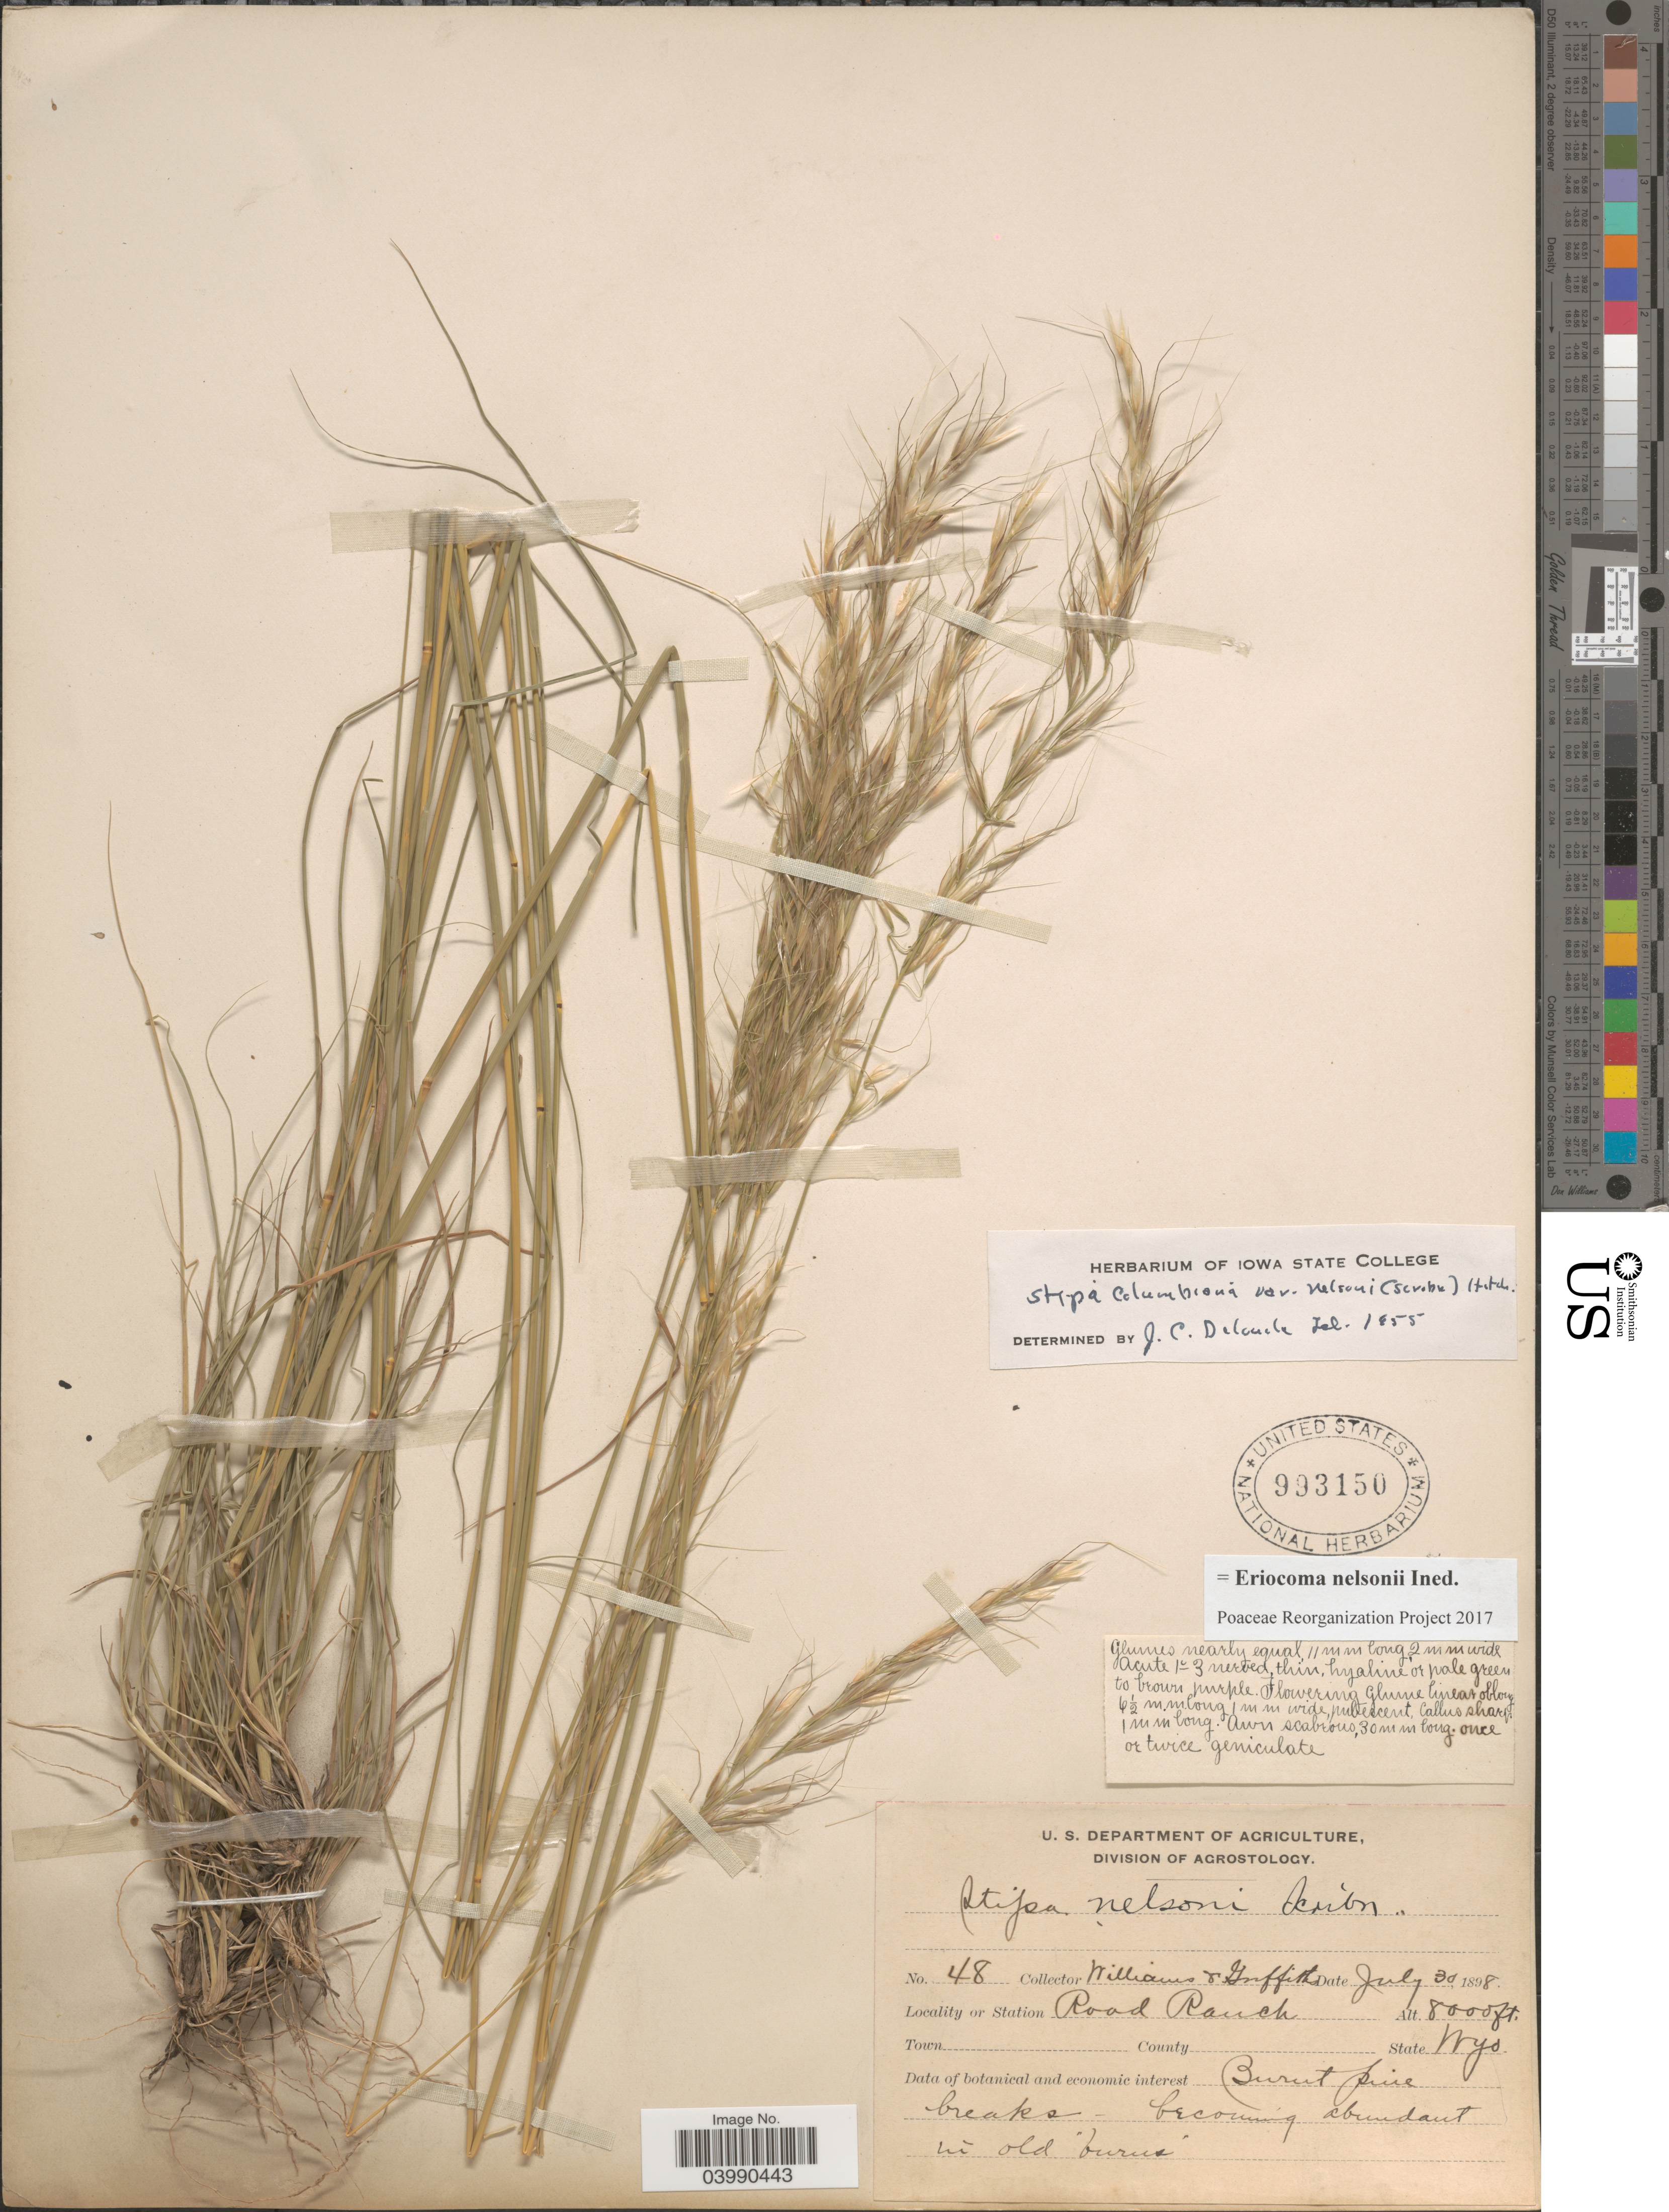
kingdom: Plantae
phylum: Tracheophyta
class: Liliopsida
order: Poales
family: Poaceae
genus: Eriocoma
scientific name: Eriocoma nelsonii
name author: (Scribn.) Romasch.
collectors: -- Williams & -- Griffiths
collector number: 48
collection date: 1898-07-30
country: United States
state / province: Wyoming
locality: Station Road Ranch.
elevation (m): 2438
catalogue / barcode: US 993150